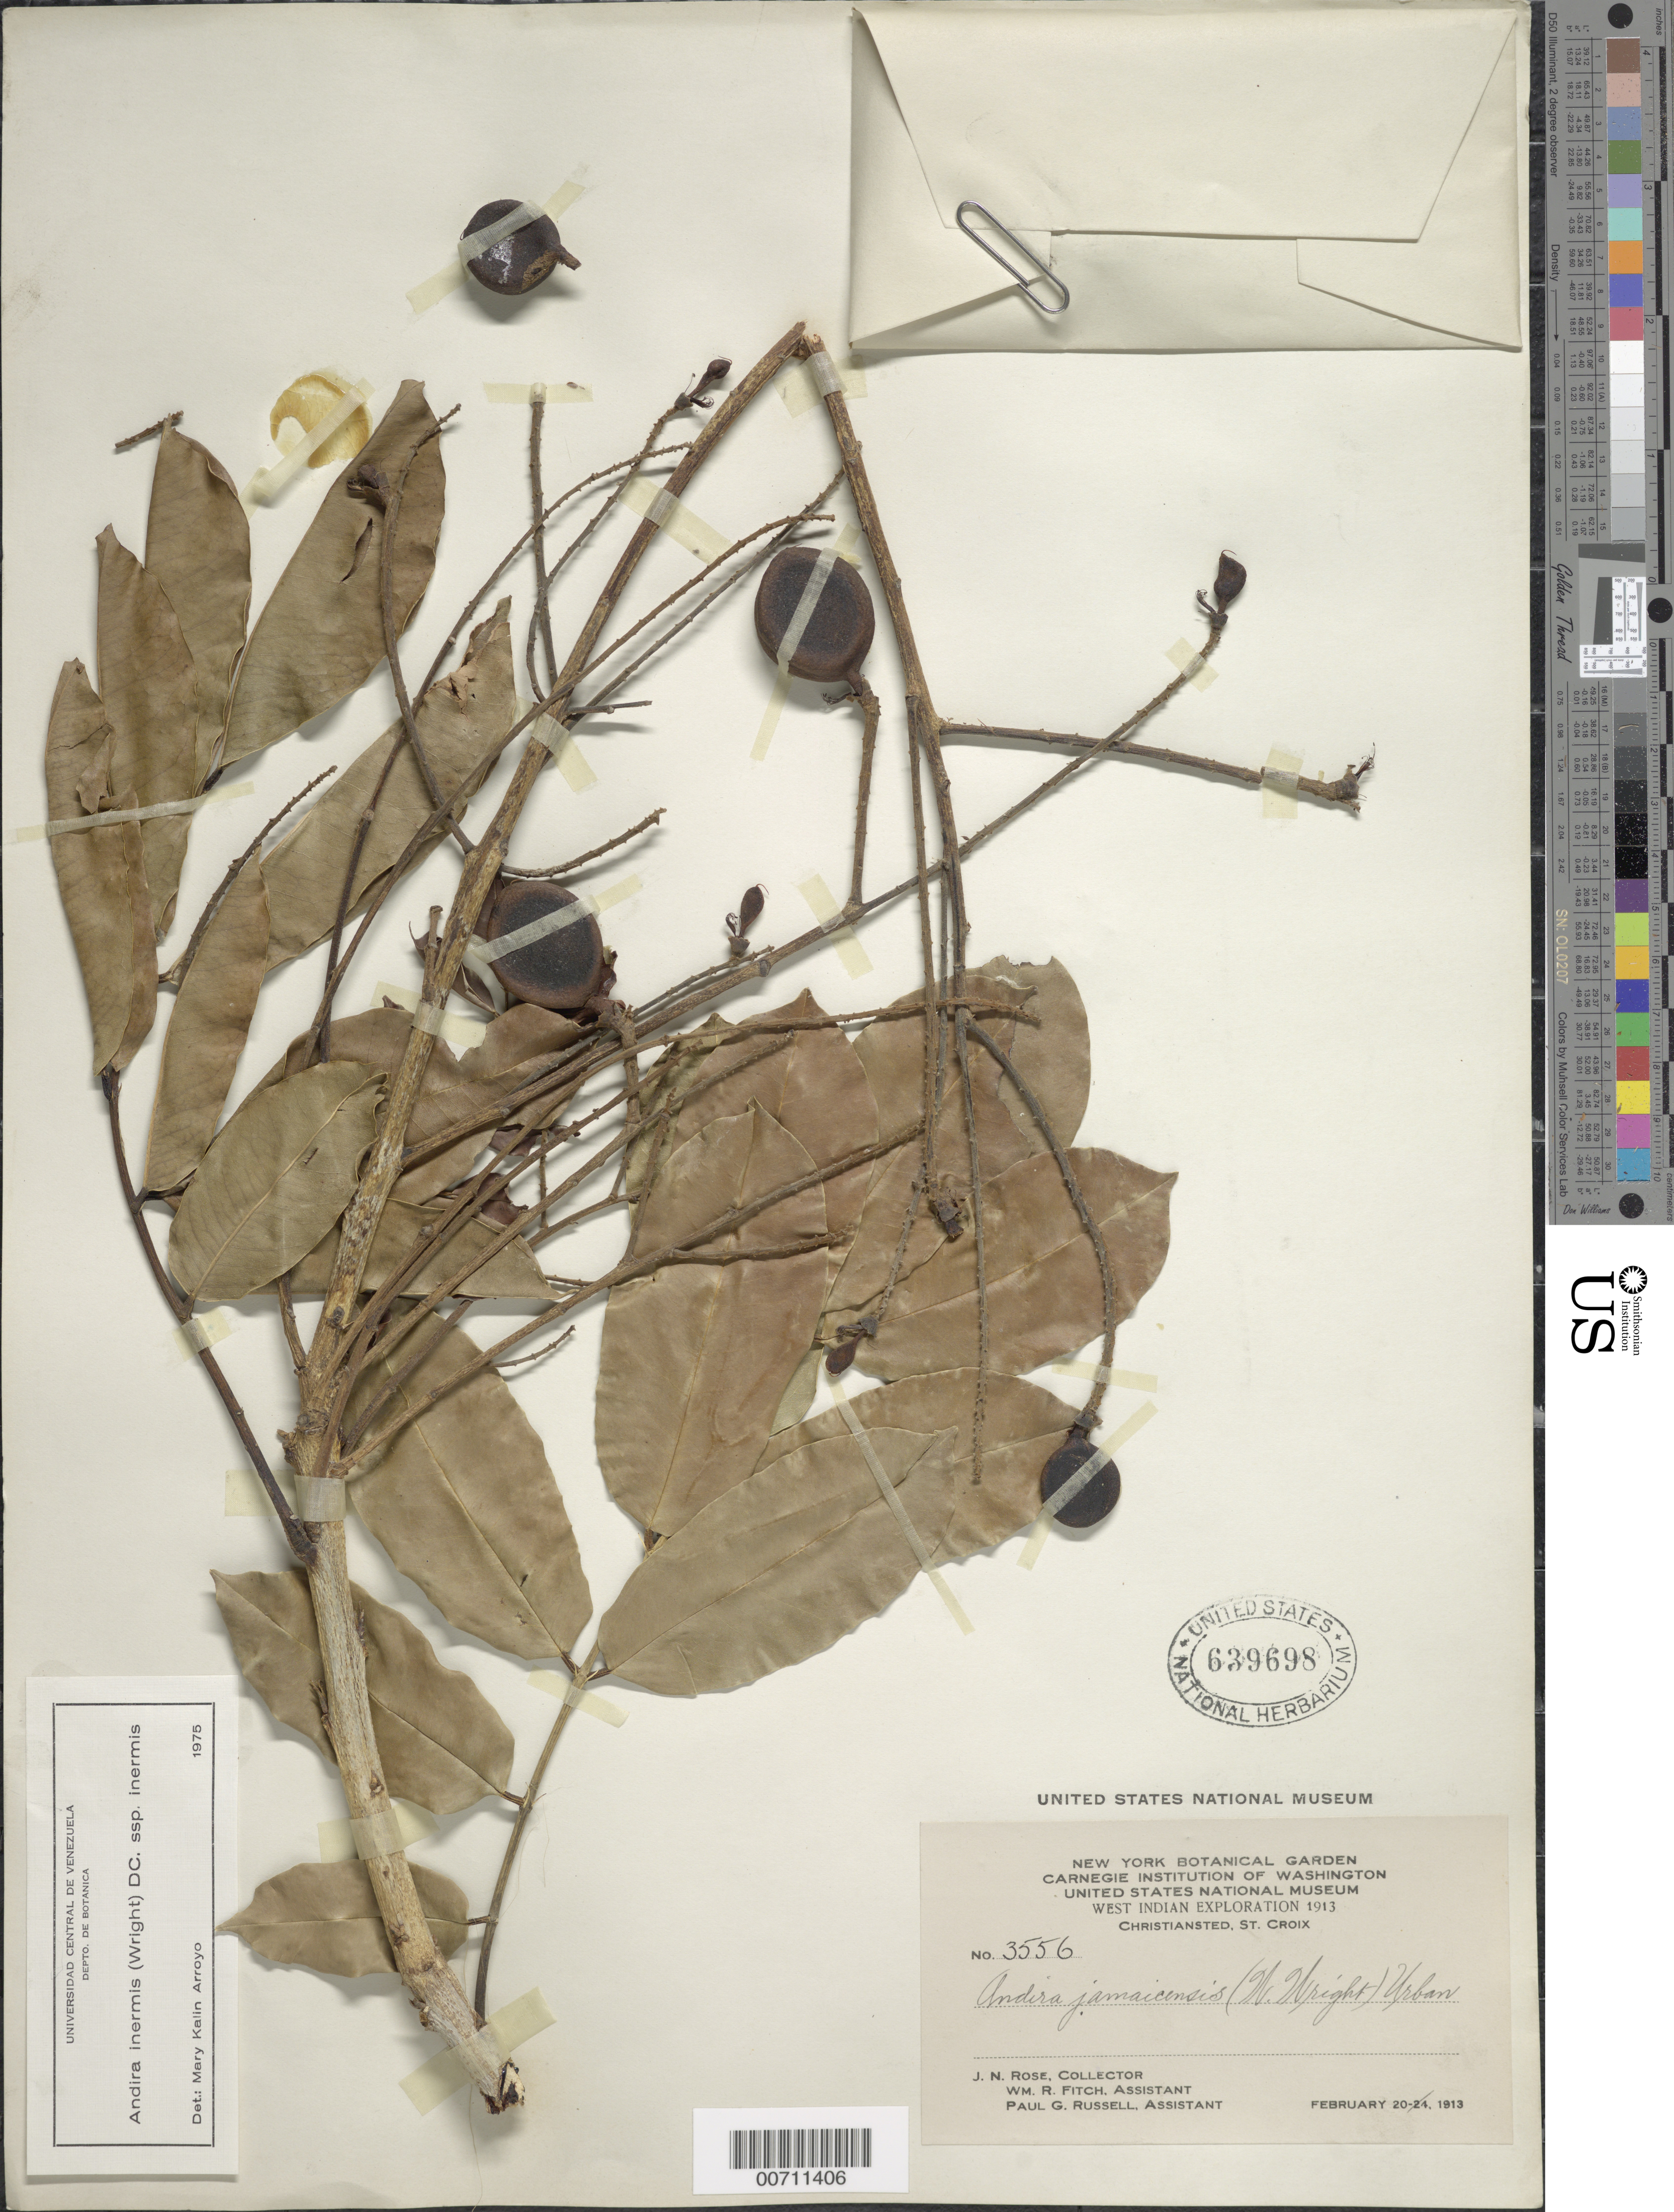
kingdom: Plantae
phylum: Tracheophyta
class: Magnoliopsida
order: Fabales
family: Fabaceae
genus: Andira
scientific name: Andira inermis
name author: (W. Wright) Kunth ex DC.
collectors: J. N. Rose, W. R. Fitch & P. G. Russell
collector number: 3556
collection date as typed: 20 Feb 1913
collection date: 1913-02-20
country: U.S. Virgin Islands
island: St. Croix Island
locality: Christiansted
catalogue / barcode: US 639698